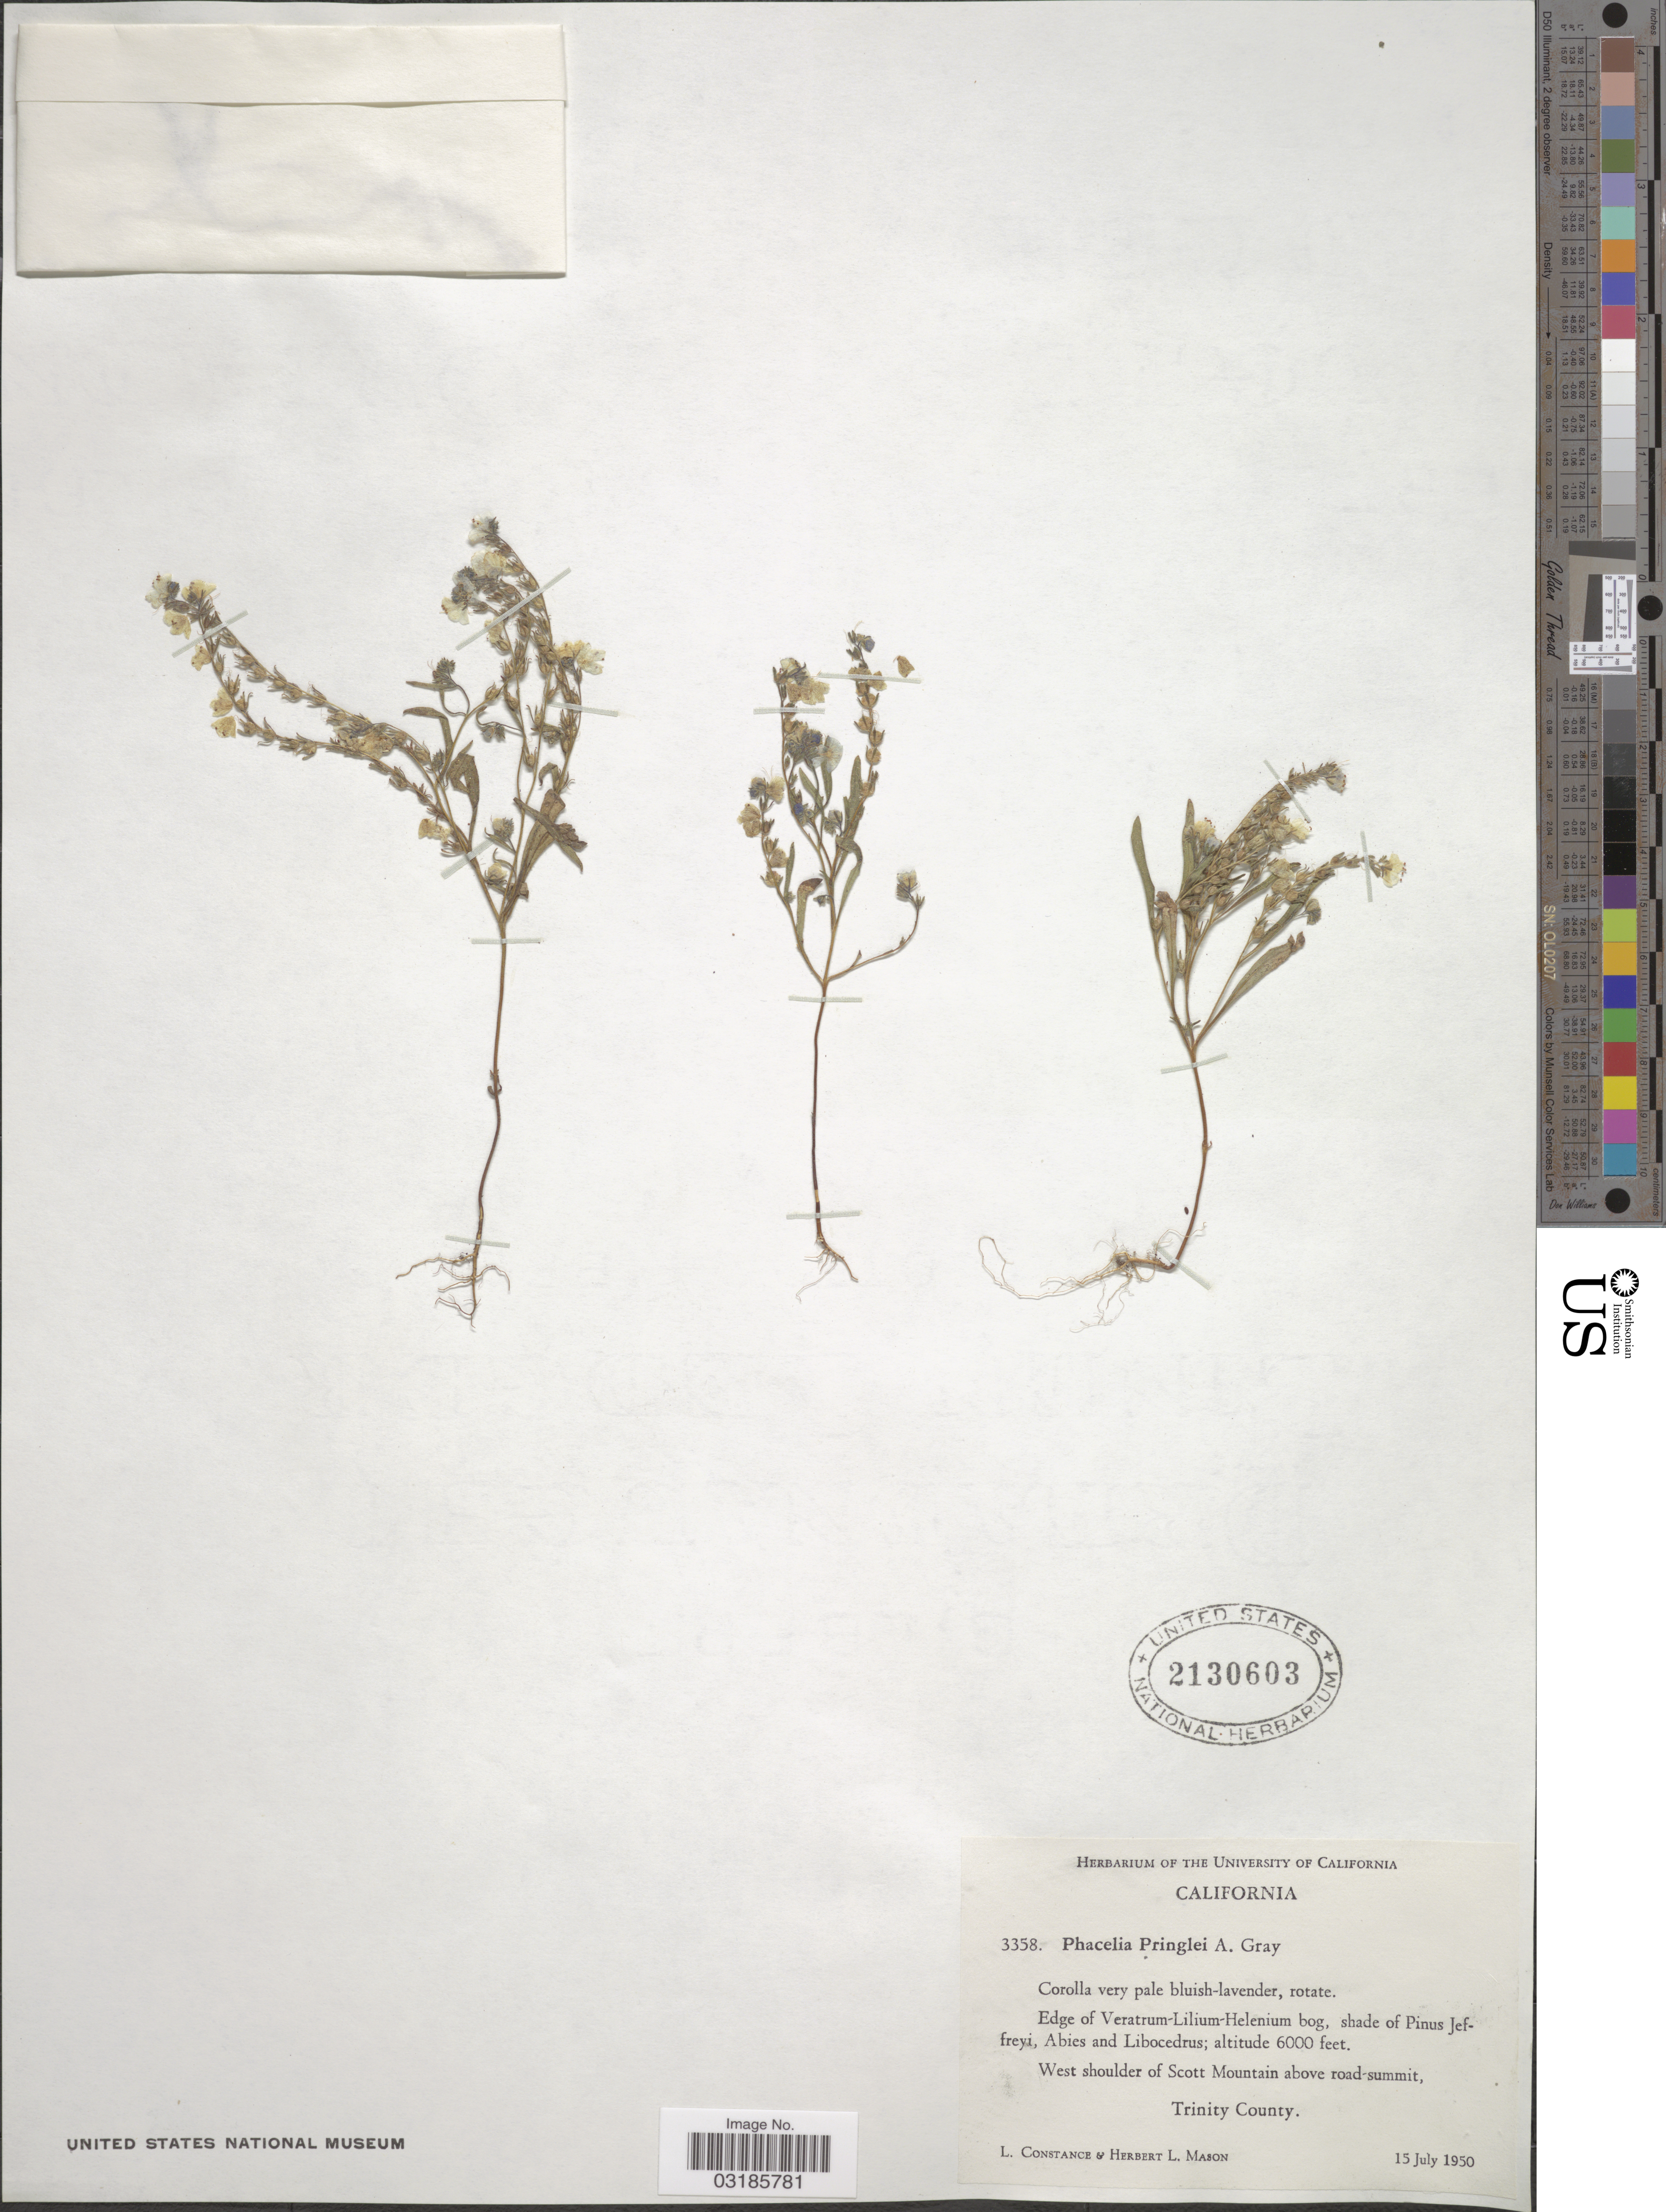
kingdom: Plantae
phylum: Tracheophyta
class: Magnoliopsida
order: Boraginales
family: Hydrophyllaceae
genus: Phacelia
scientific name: Phacelia pringlei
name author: A. Gray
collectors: L. Constance & H. L. Mason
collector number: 3358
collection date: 1950-07-15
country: United States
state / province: California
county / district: Trinity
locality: West shoulder of Scott Mountain above road-summit, Trinity County.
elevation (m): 1829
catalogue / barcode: US 2130603